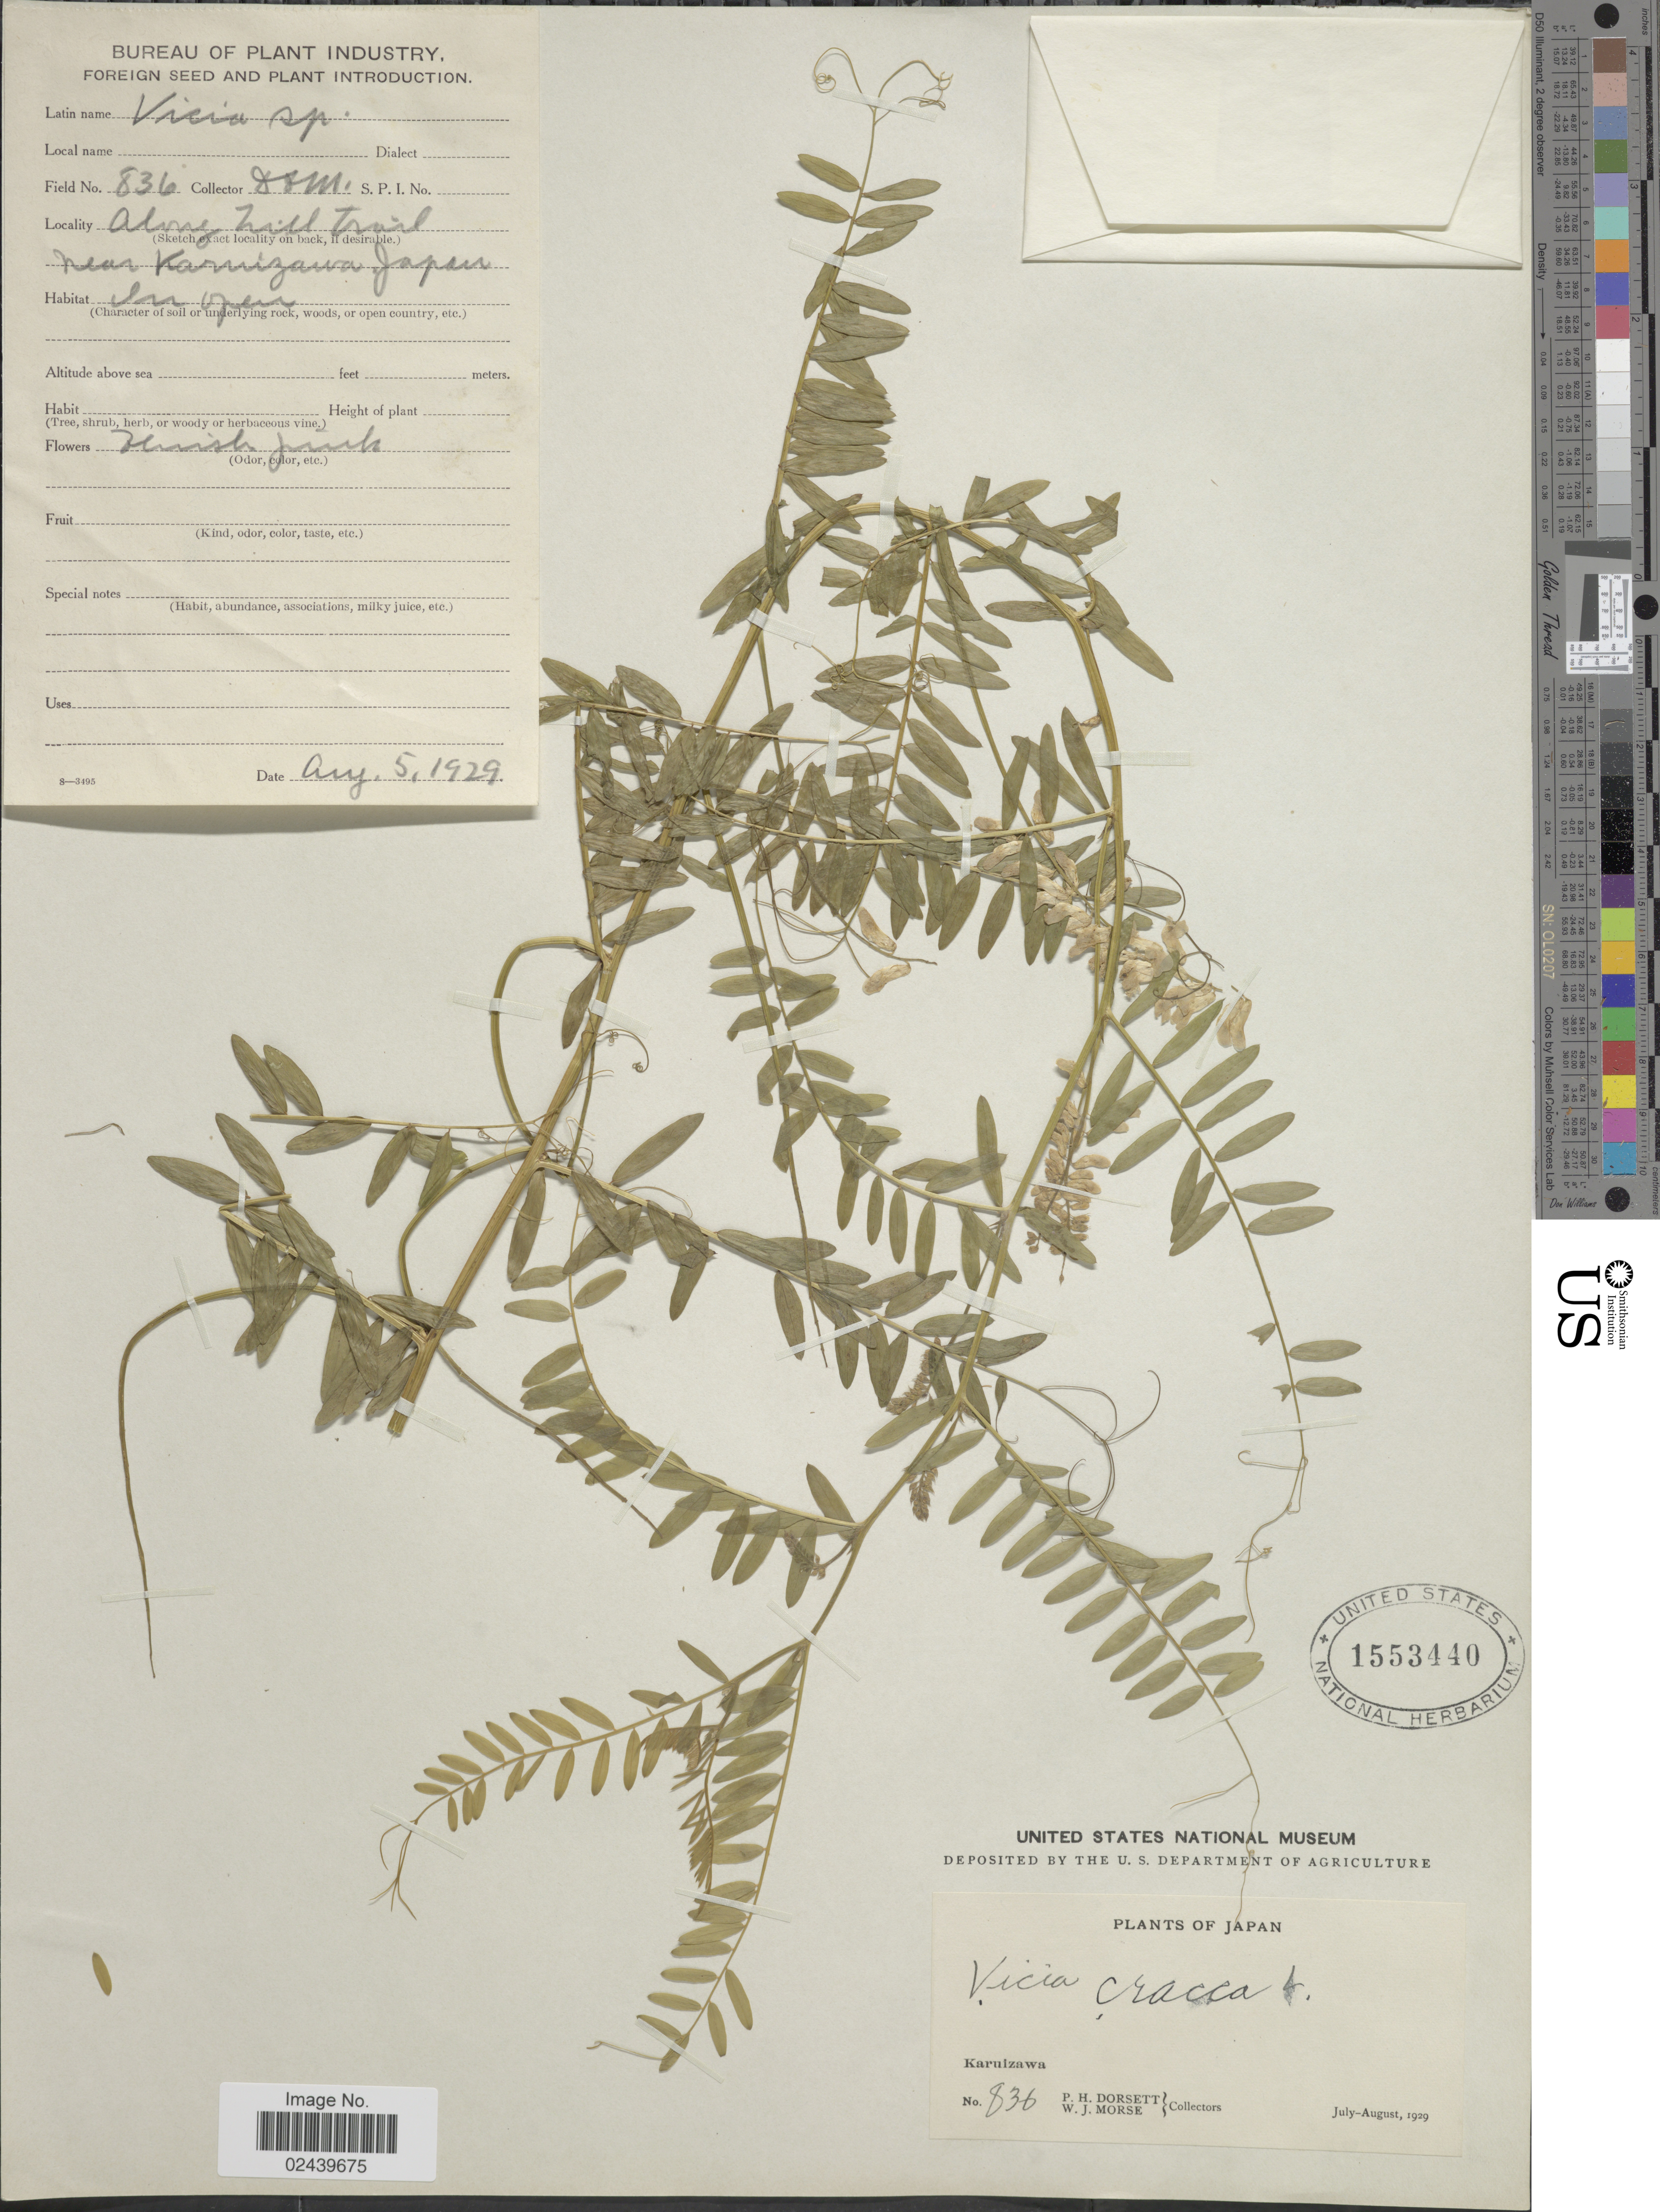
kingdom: Plantae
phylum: Tracheophyta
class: Magnoliopsida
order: Fabales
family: Fabaceae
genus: Vicia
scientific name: Vicia cracca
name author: L.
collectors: P. H. Dorsett & W. J. Morse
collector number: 836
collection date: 1929-08-05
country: Japan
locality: Along hill trail near Karuizawa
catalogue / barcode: US 1553440